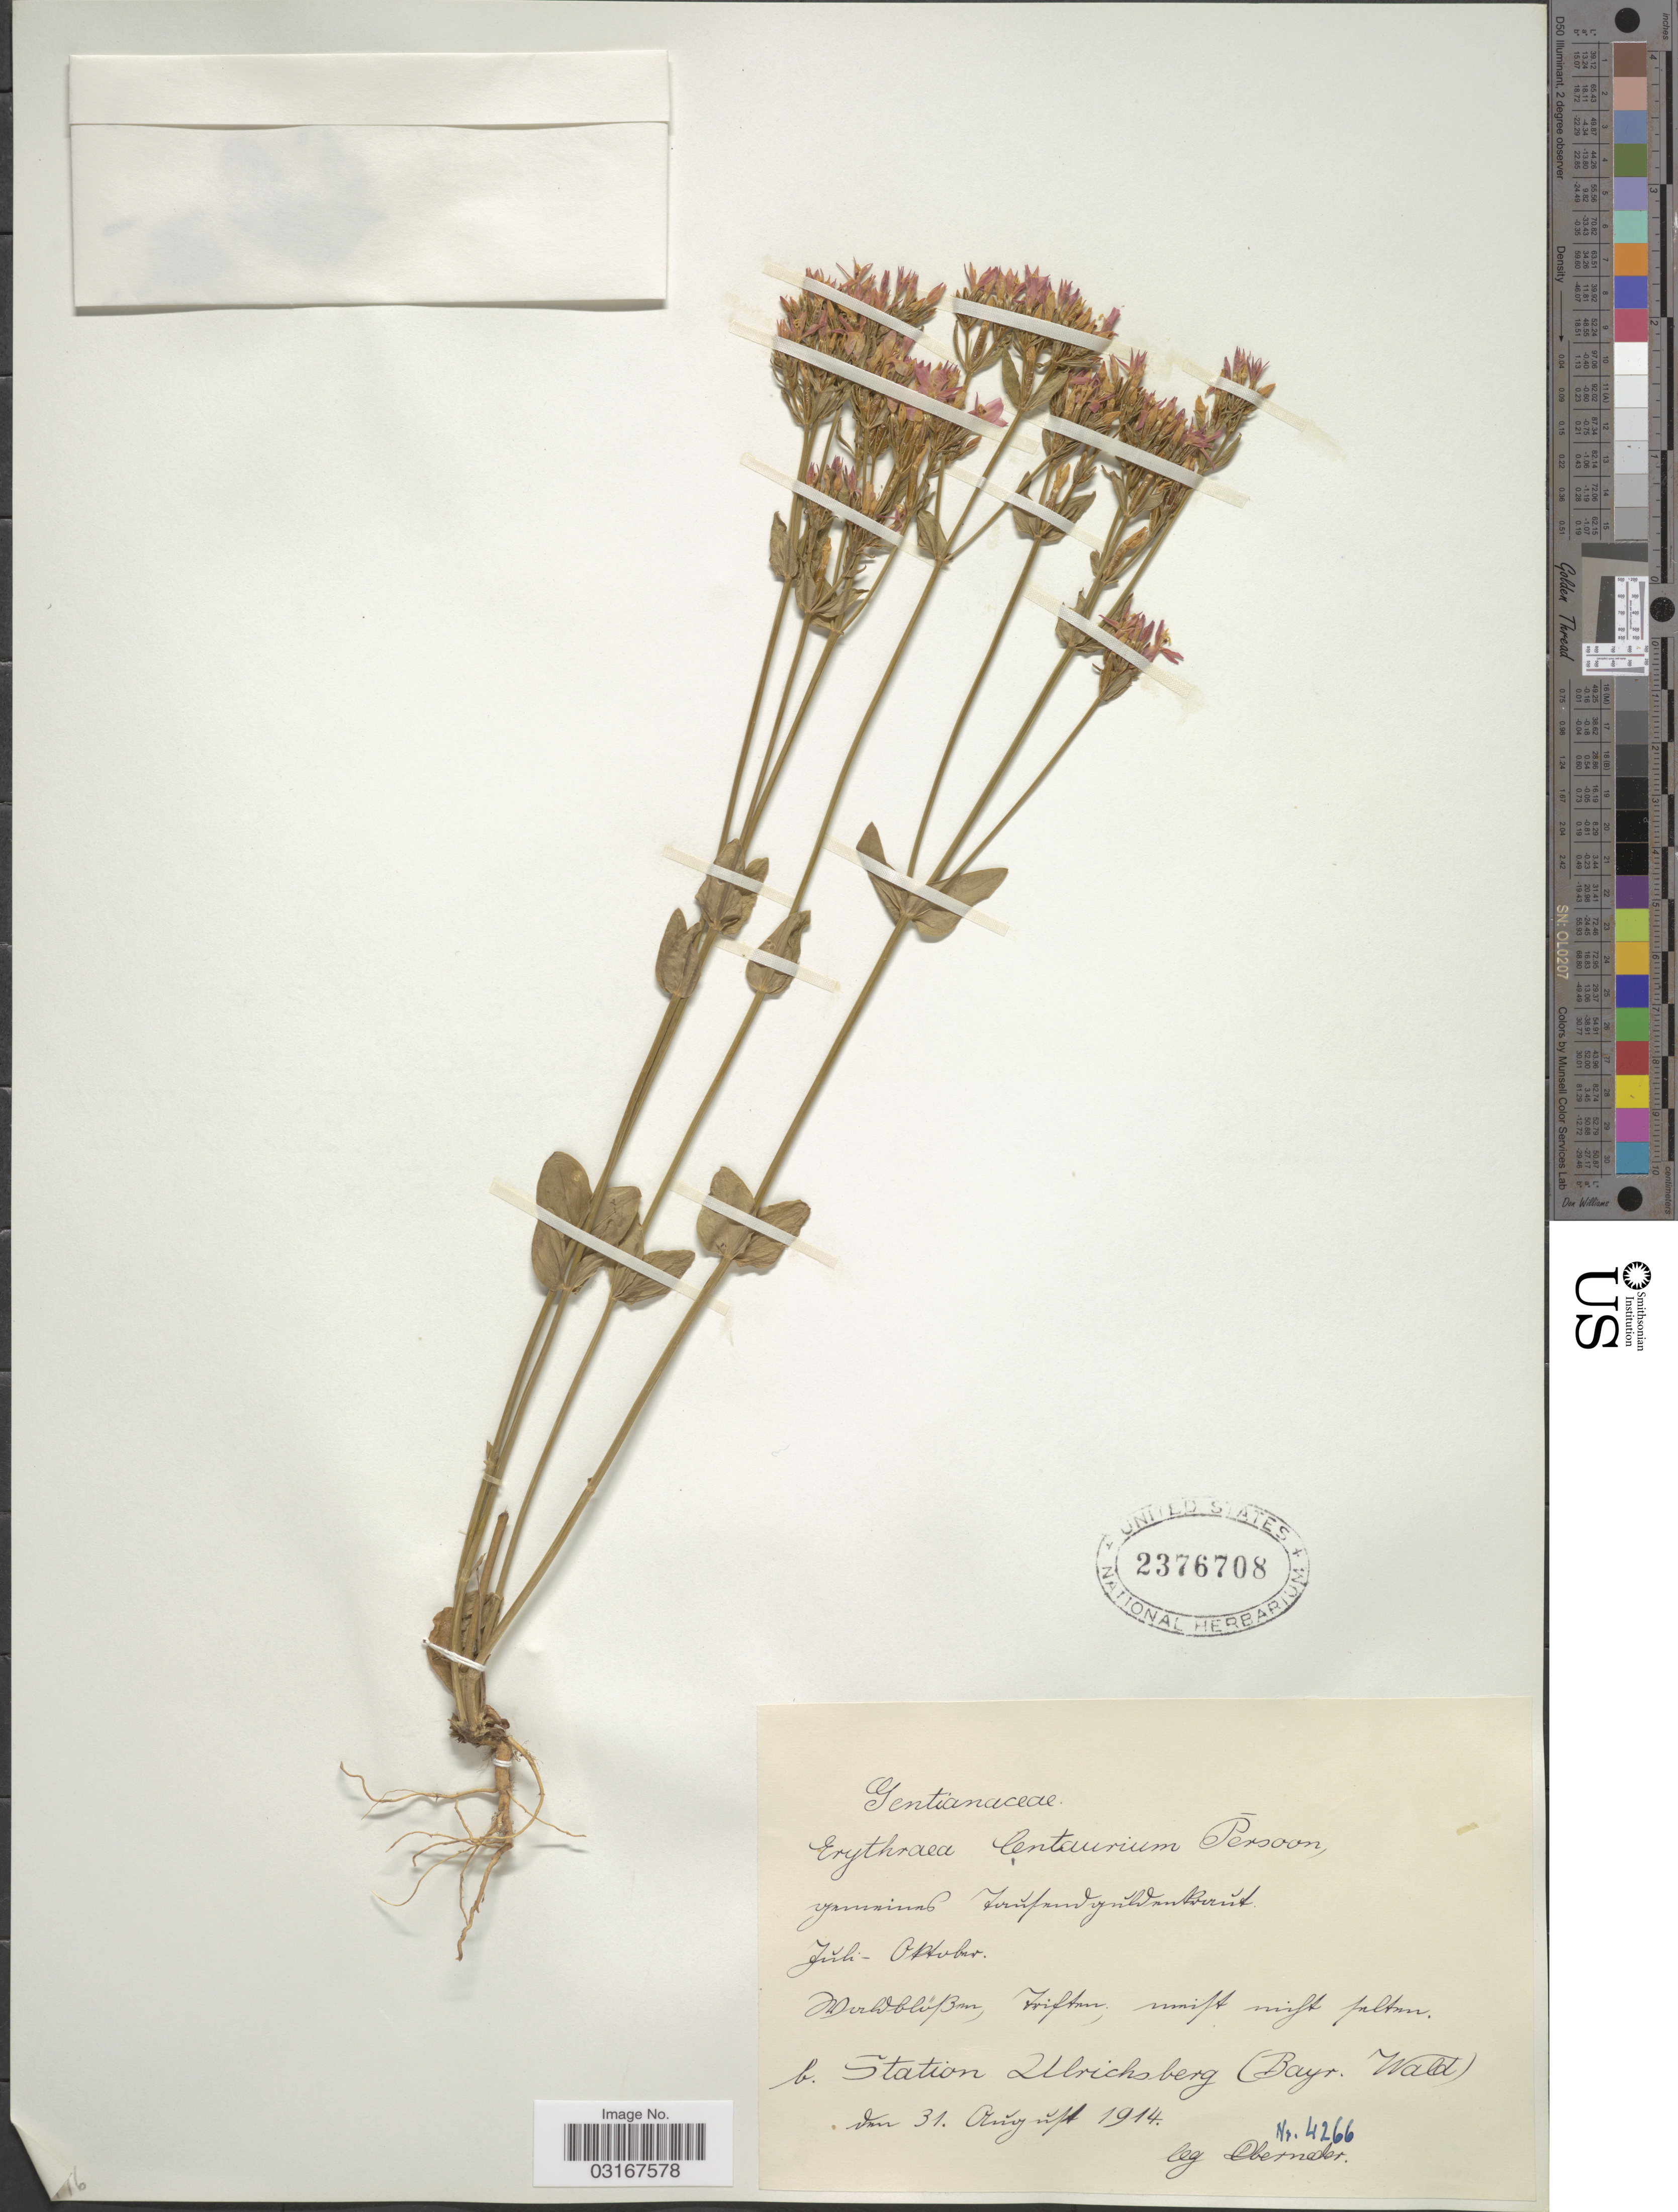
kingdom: Plantae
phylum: Tracheophyta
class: Magnoliopsida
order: Gentianales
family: Gentianaceae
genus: Erythraea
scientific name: Erythraea centaurium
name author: (L.) Borkh.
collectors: -. Oberneder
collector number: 4266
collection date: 1914-08-31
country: Germany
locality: B. Station Ulrichsberg (Bayr. Wald).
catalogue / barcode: US 2376708